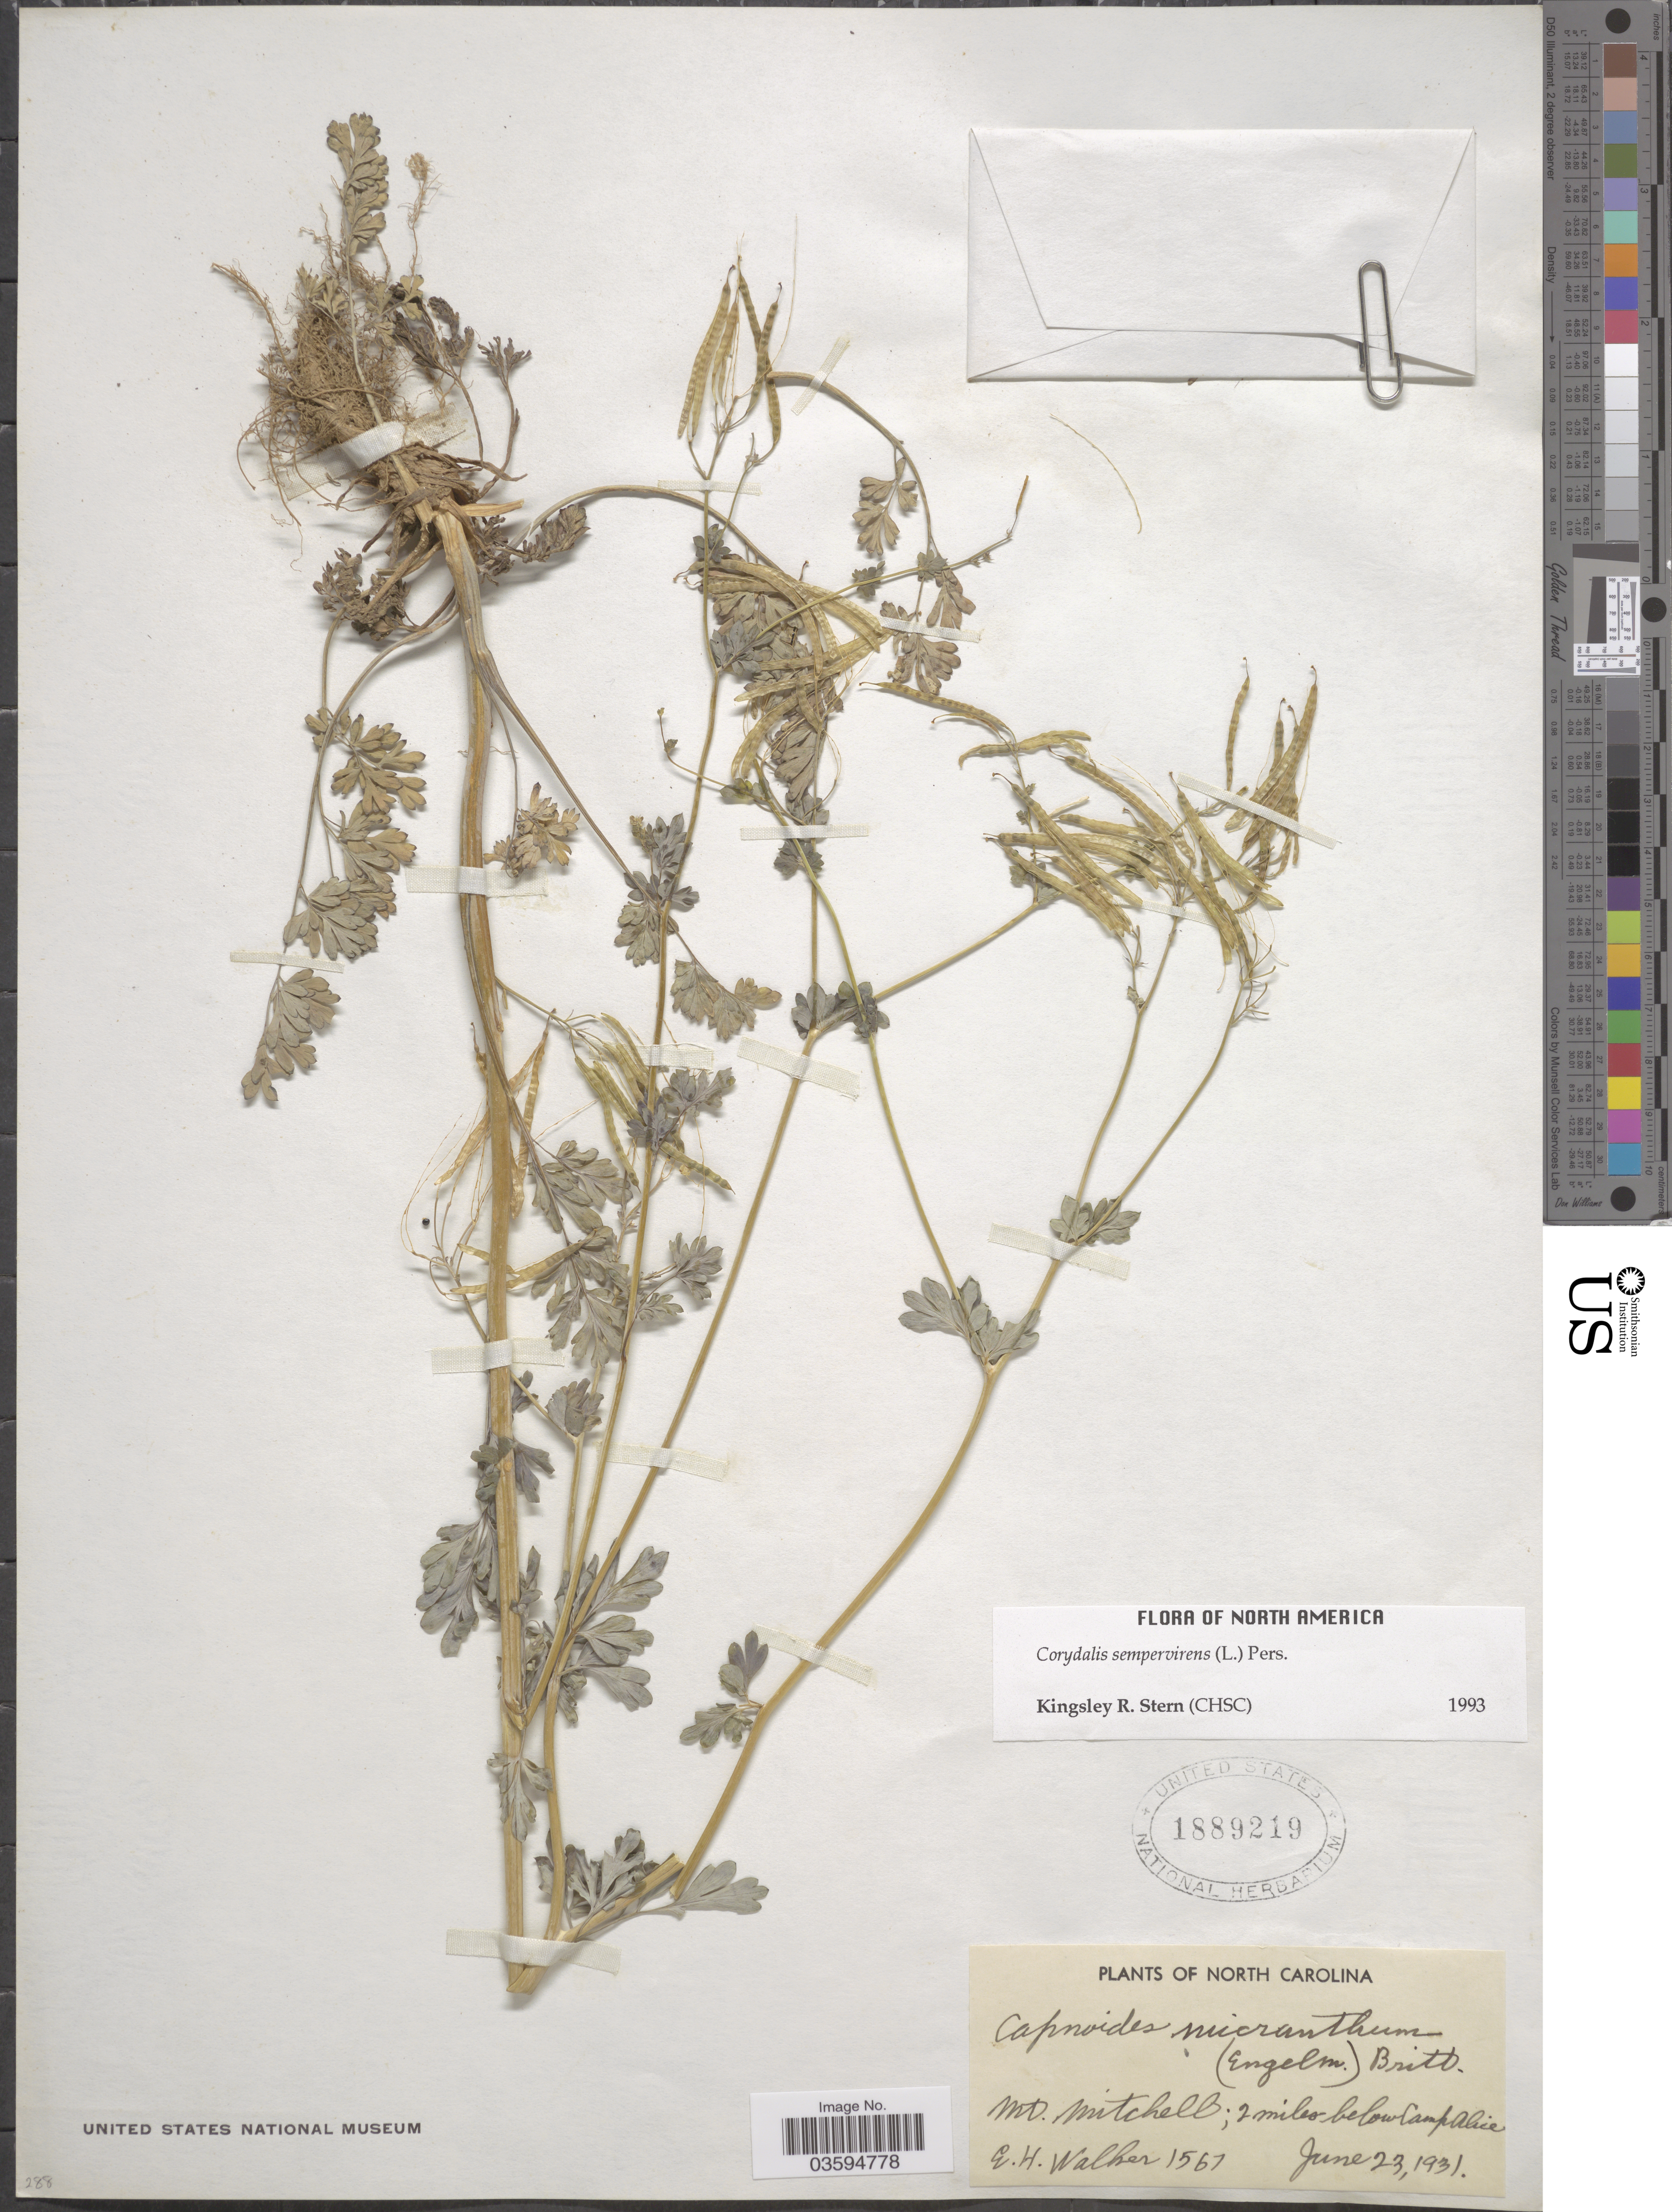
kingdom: Plantae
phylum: Tracheophyta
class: Magnoliopsida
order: Ranunculales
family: Papaveraceae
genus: Capnoides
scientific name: Capnoides sempervirens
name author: (L.) Borkh.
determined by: Strong, M. T., (US), Smithsonian Institution - National Museum of Natural History (UNITED STATES)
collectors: E. H. Walker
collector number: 1567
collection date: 1931-06-23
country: United States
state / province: North Carolina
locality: Mt. Mitchell; 2 miles below Camp Alice.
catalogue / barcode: US 1889219